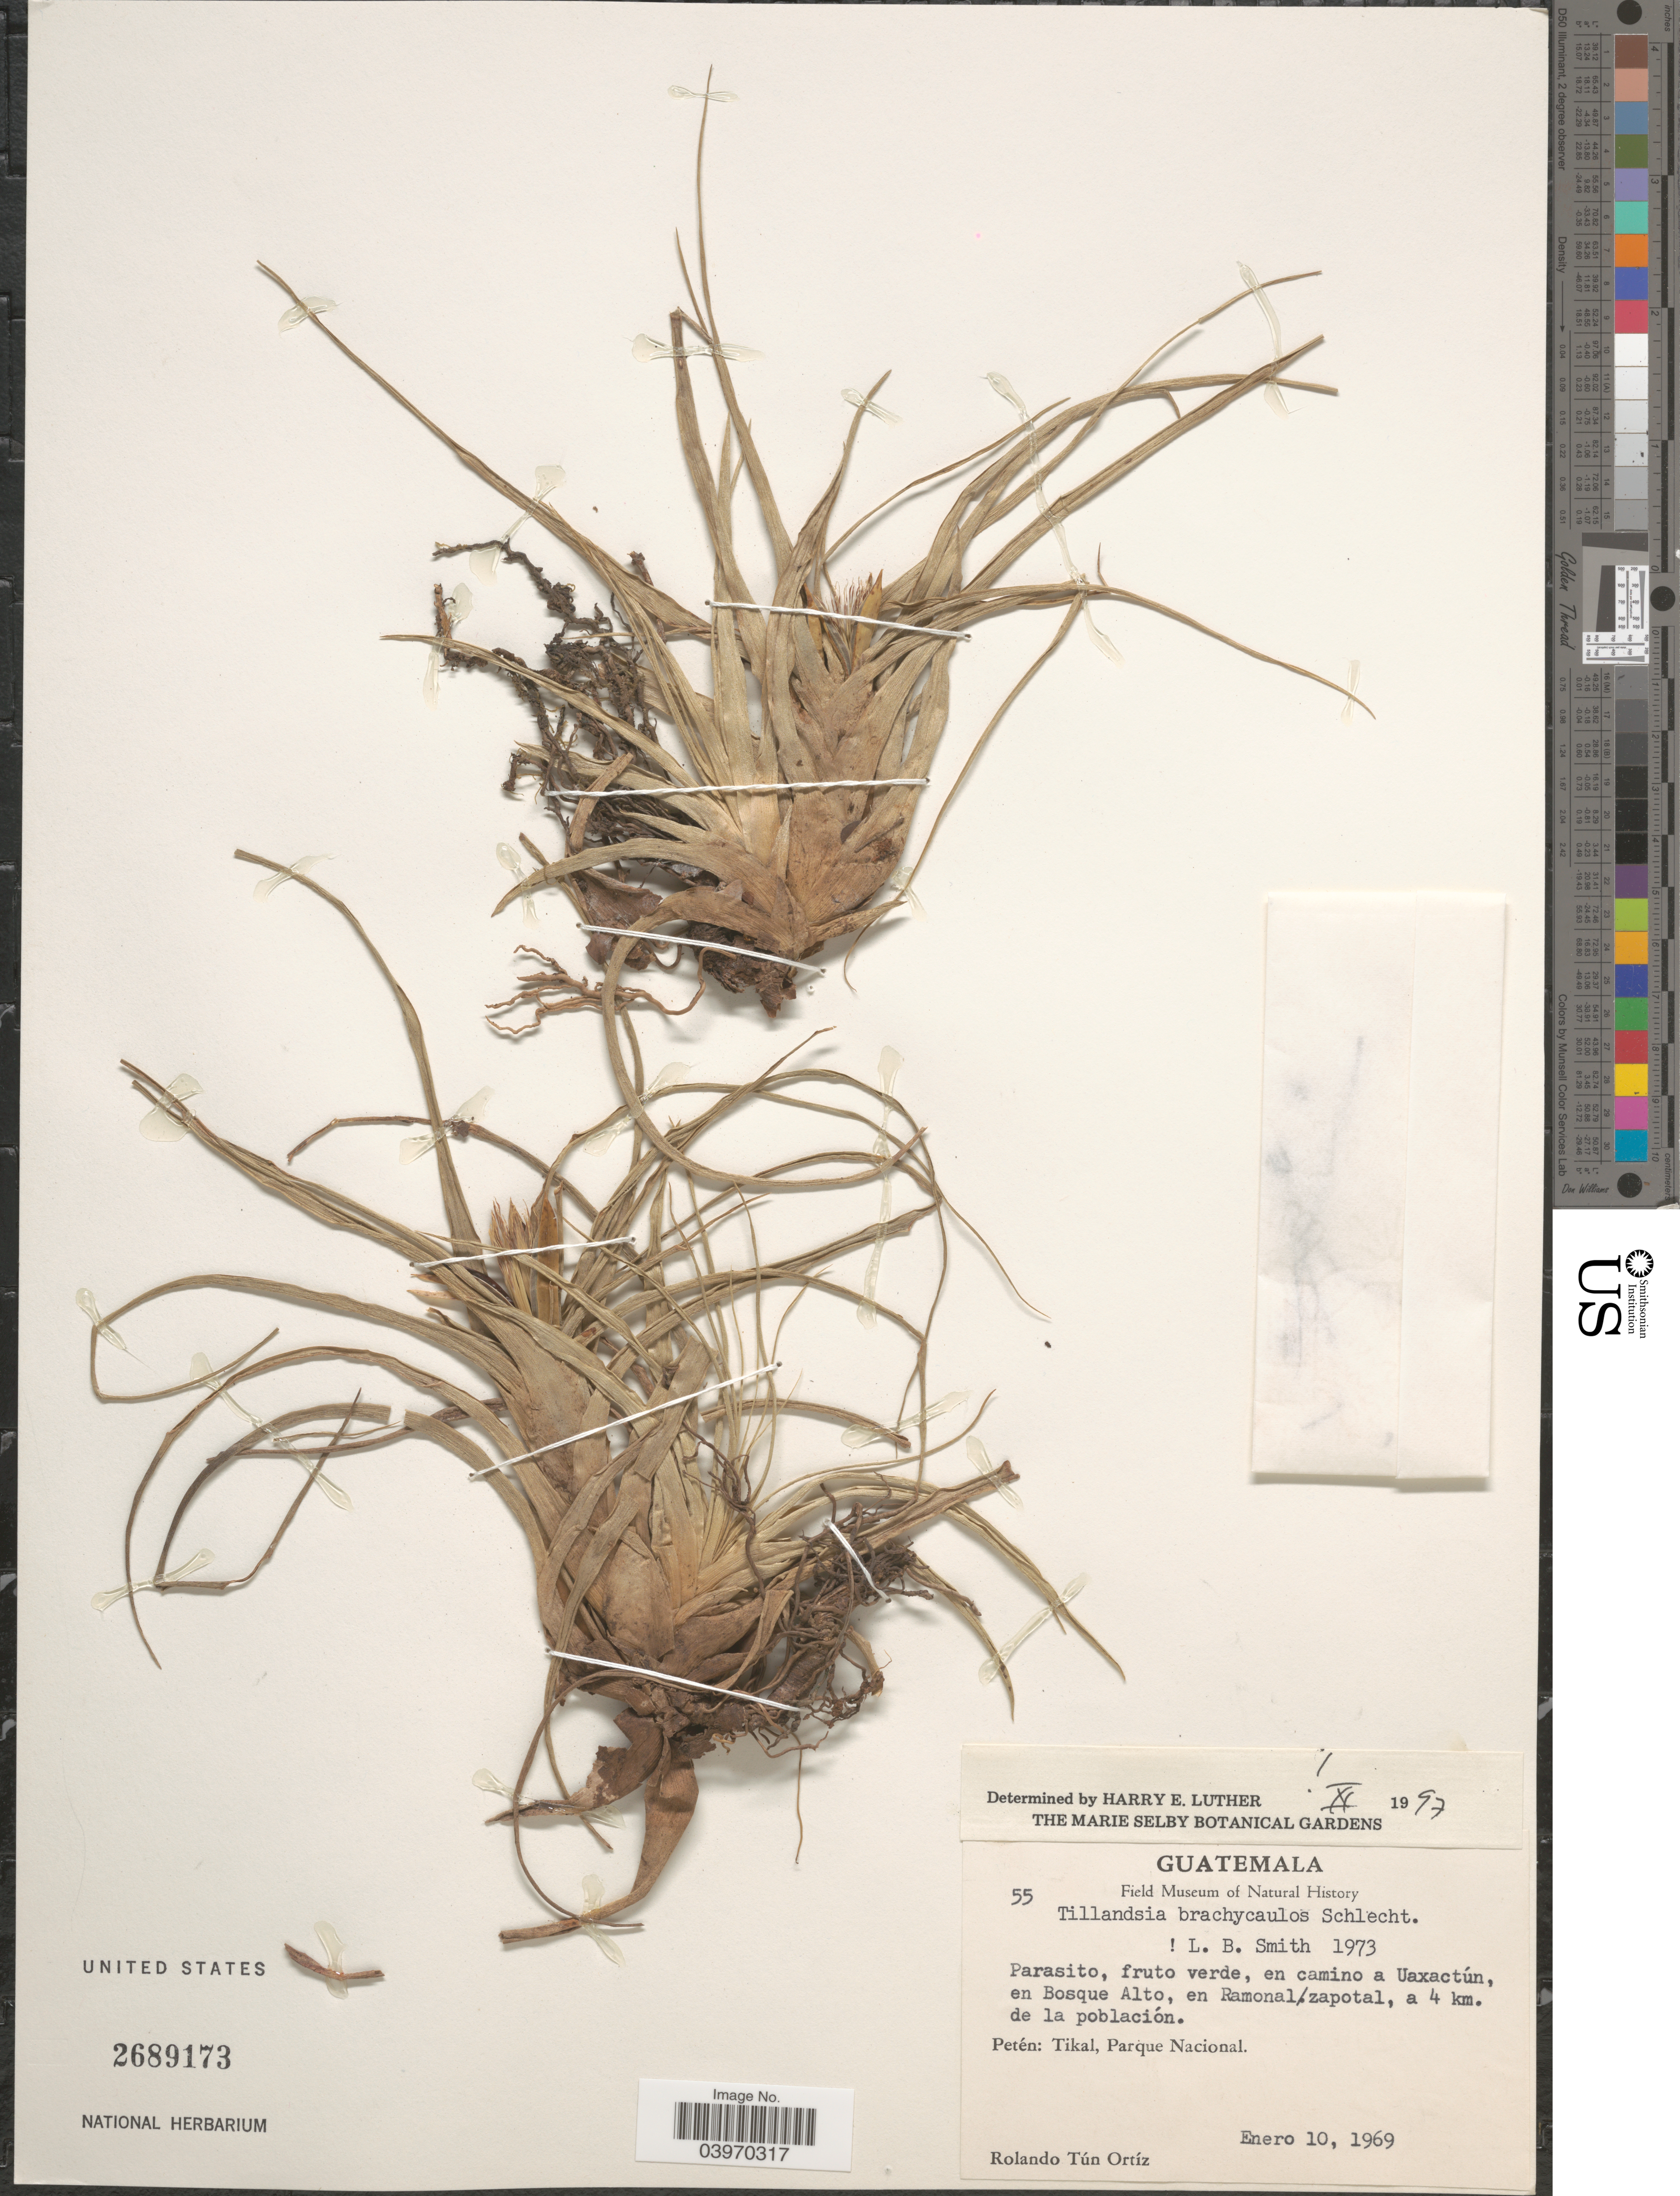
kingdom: Plantae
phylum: Tracheophyta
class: Liliopsida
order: Poales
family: Bromeliaceae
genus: Tillandsia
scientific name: Tillandsia brachycaulos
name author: Schltdl.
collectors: R. T. Ortíz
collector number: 55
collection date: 1969-01-10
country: Guatemala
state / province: El Peten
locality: En camino a Uaxactún, en Bosque Alto, en Ramonal/zapotal, a 4 km. de la población. Tikal, Parque Nacional.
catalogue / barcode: US 2689173